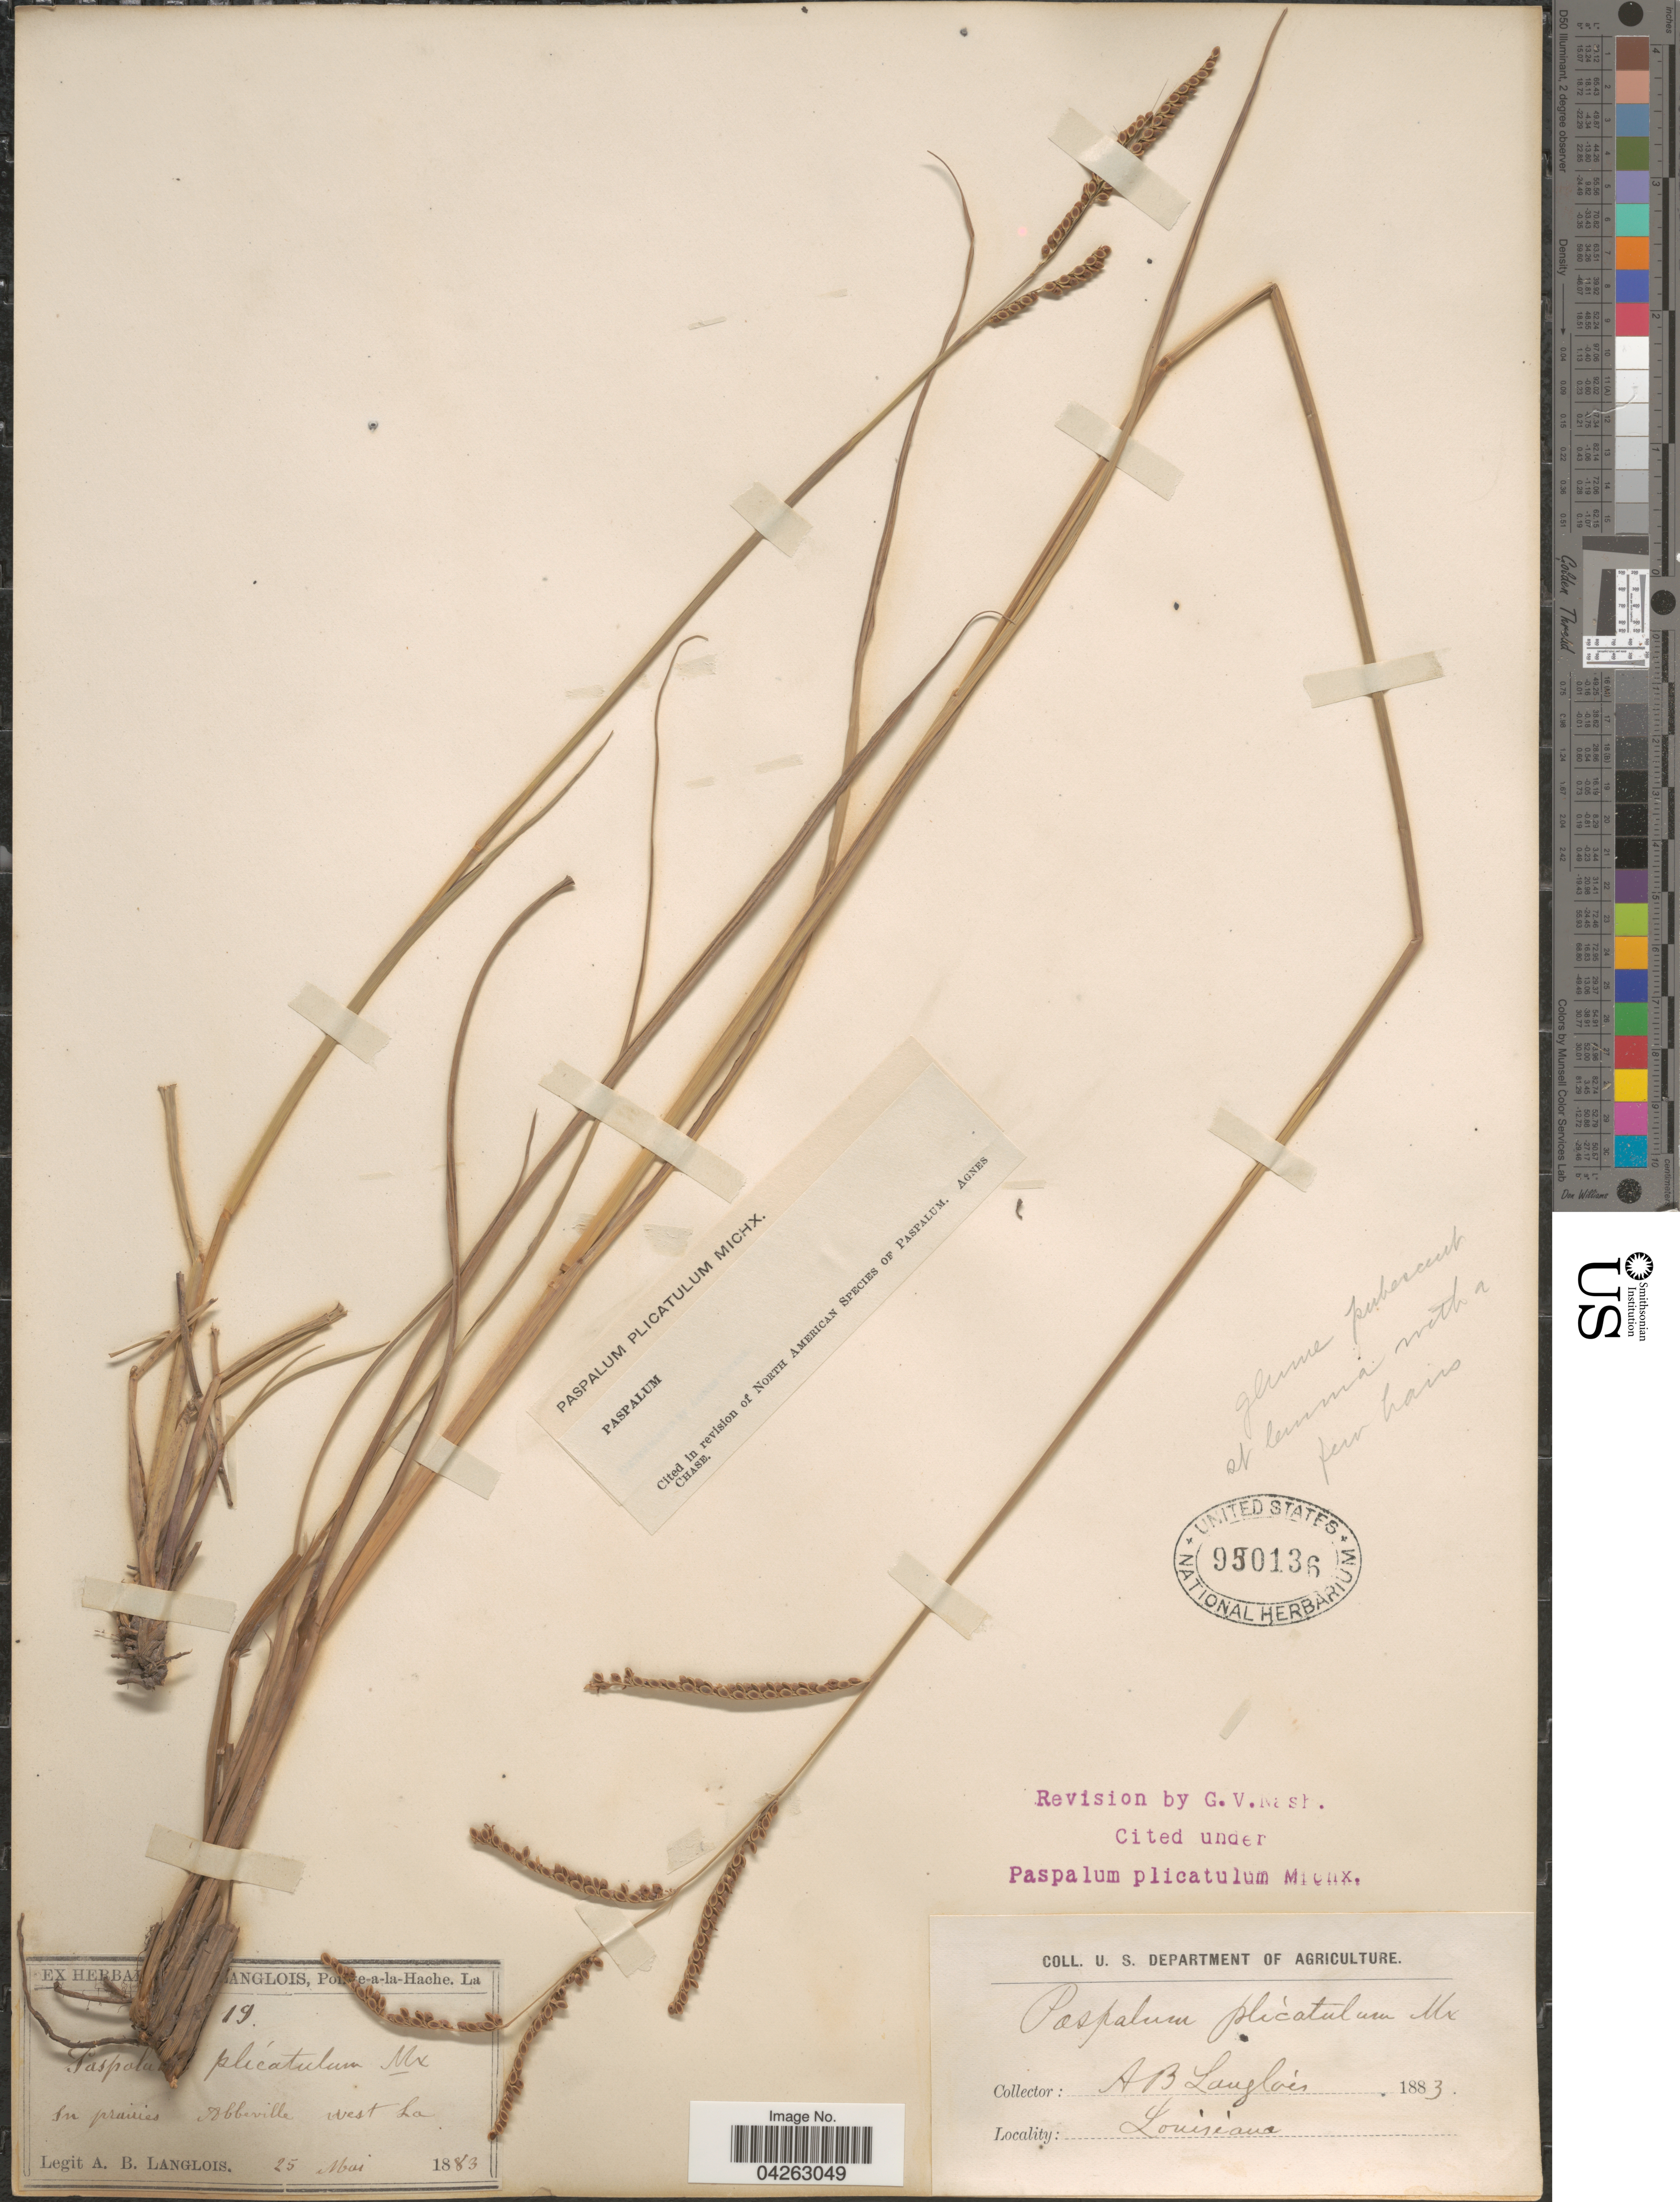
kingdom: Plantae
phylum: Tracheophyta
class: Liliopsida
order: Poales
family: Poaceae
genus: Paspalum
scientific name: Paspalum plicatulum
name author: Michx.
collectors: A. Langlois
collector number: !19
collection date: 1883-05-25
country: United States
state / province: Louisiana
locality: In prairies. Abbeville. West La.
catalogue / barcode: US 950136